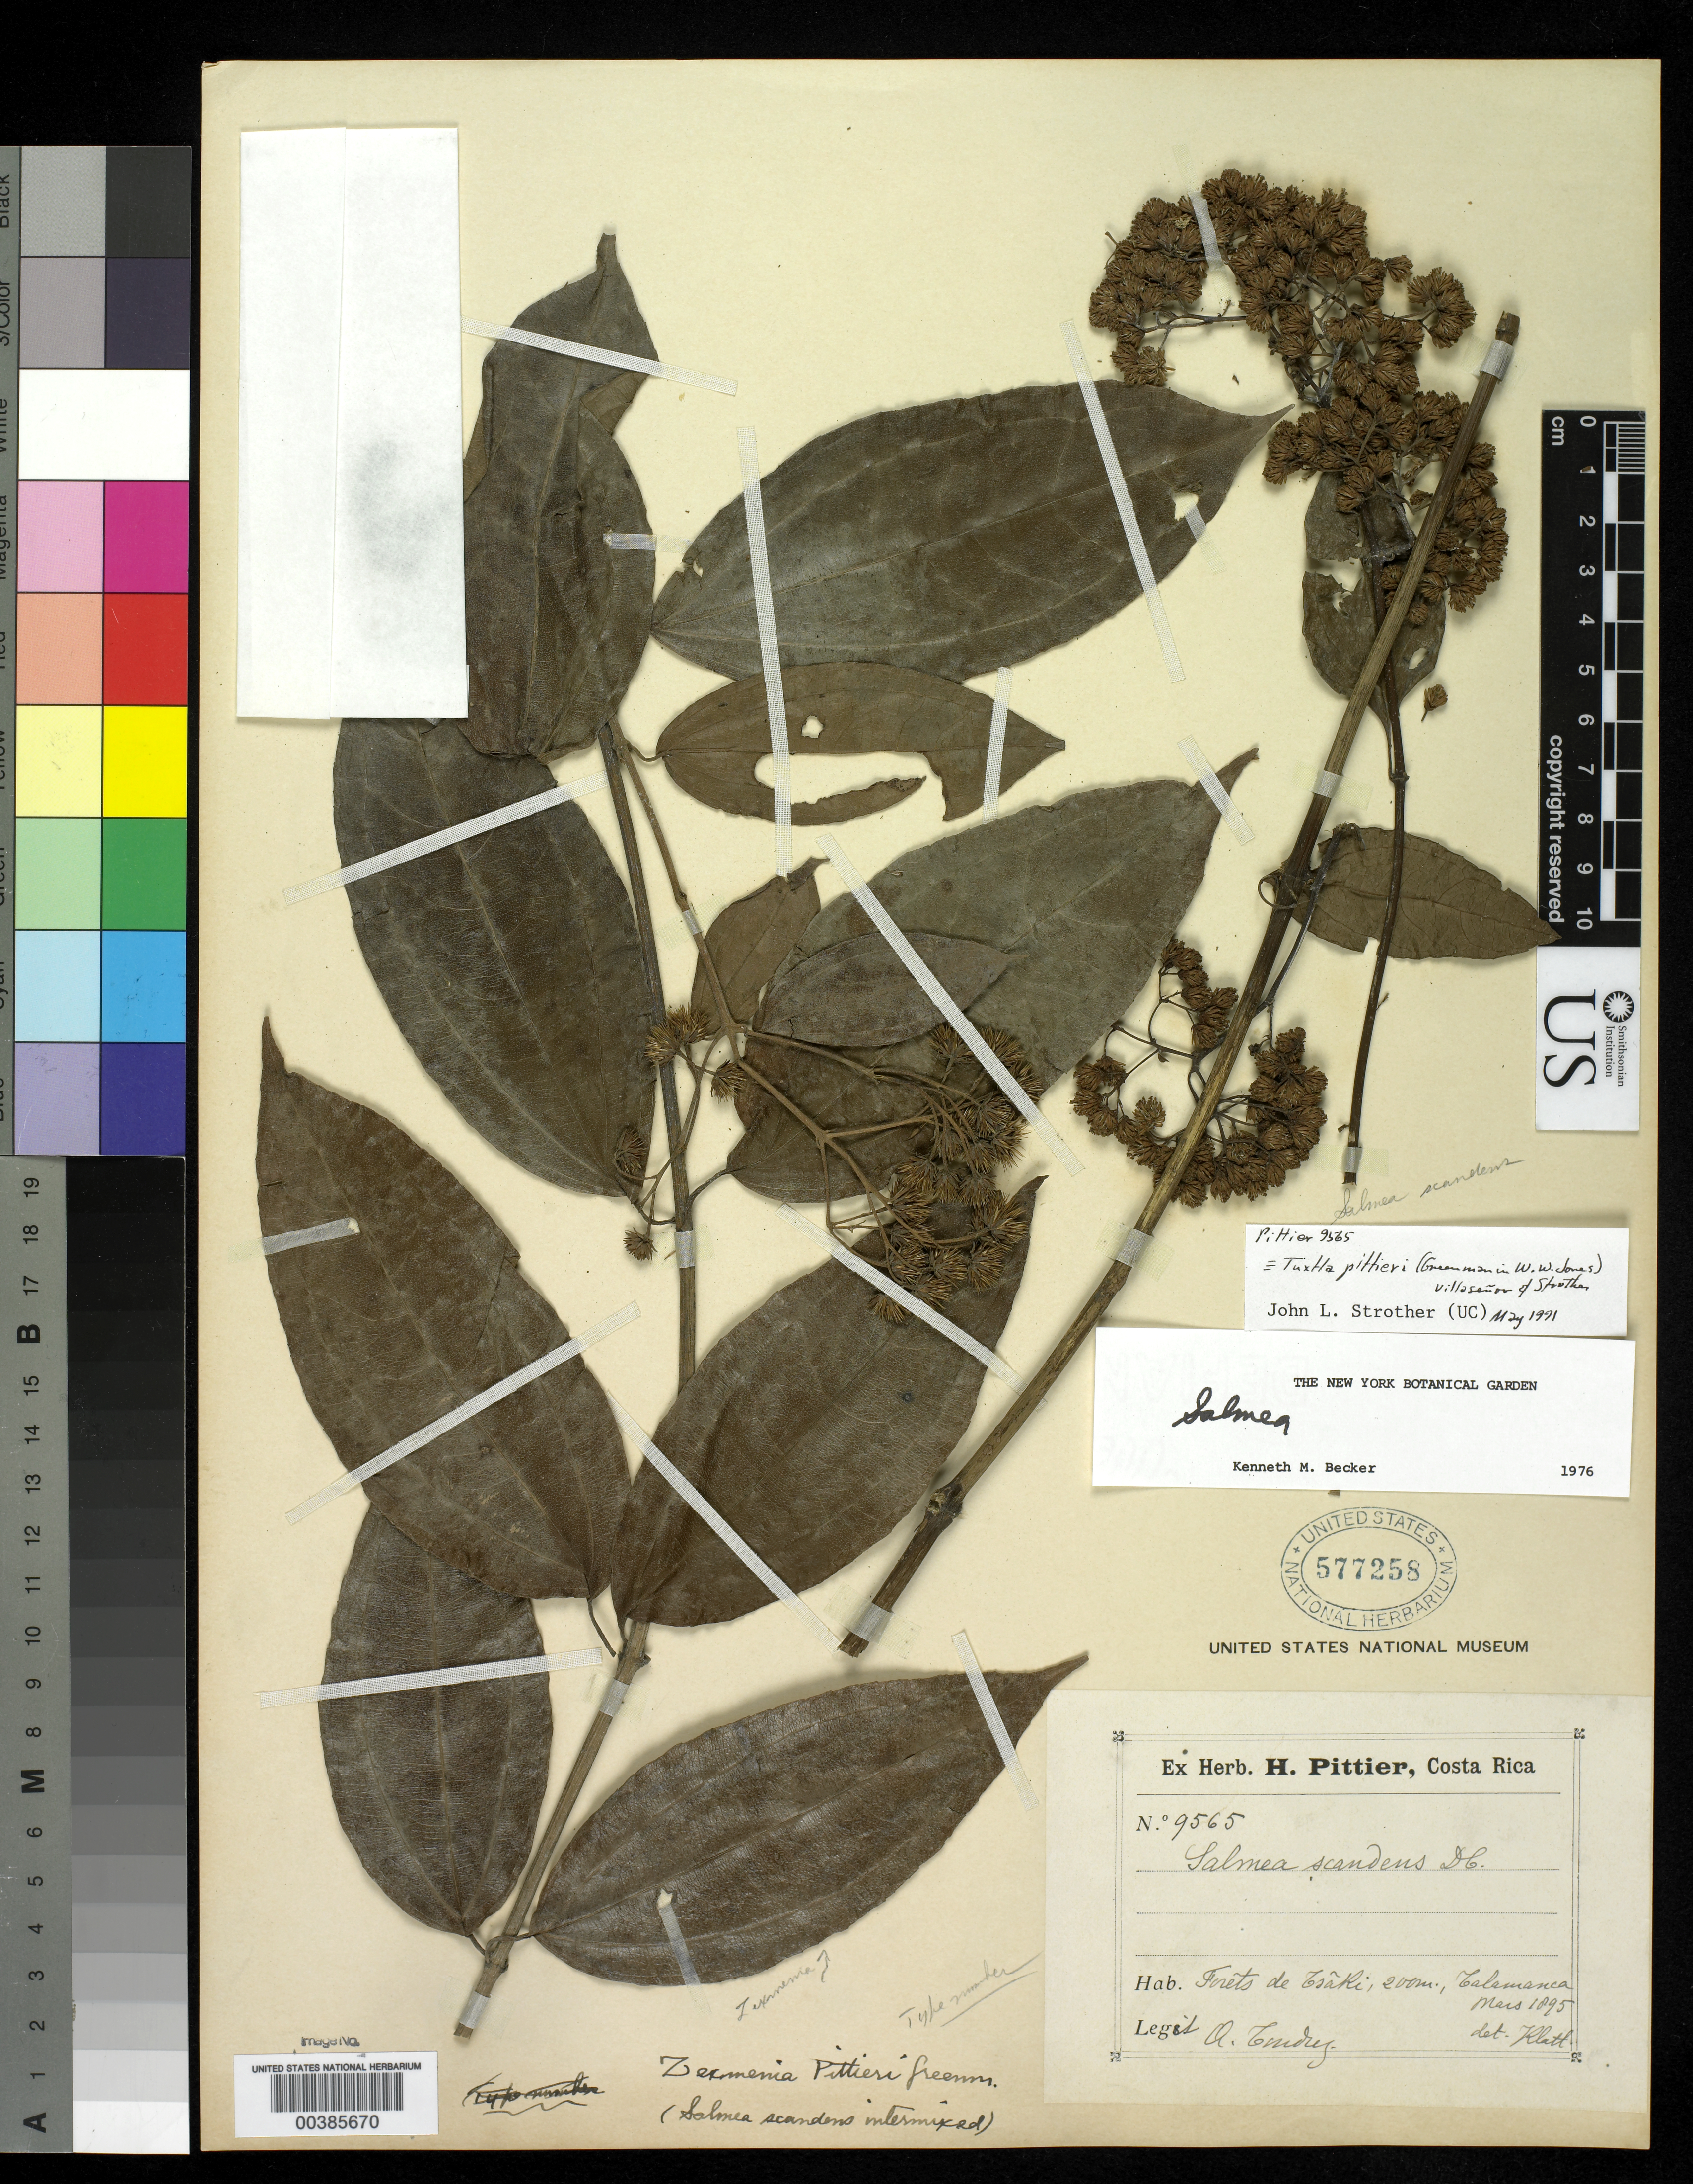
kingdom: Plantae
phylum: Tracheophyta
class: Magnoliopsida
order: Asterales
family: Asteraceae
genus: Zexmenia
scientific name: Zexmenia pittieri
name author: Greenm.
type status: Isotype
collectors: A. Tonduz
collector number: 9565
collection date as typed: Mar 1895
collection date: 1895-03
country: Costa Rica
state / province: Cartago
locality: Talamanca, Tsaki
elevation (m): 200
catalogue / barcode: US 577258